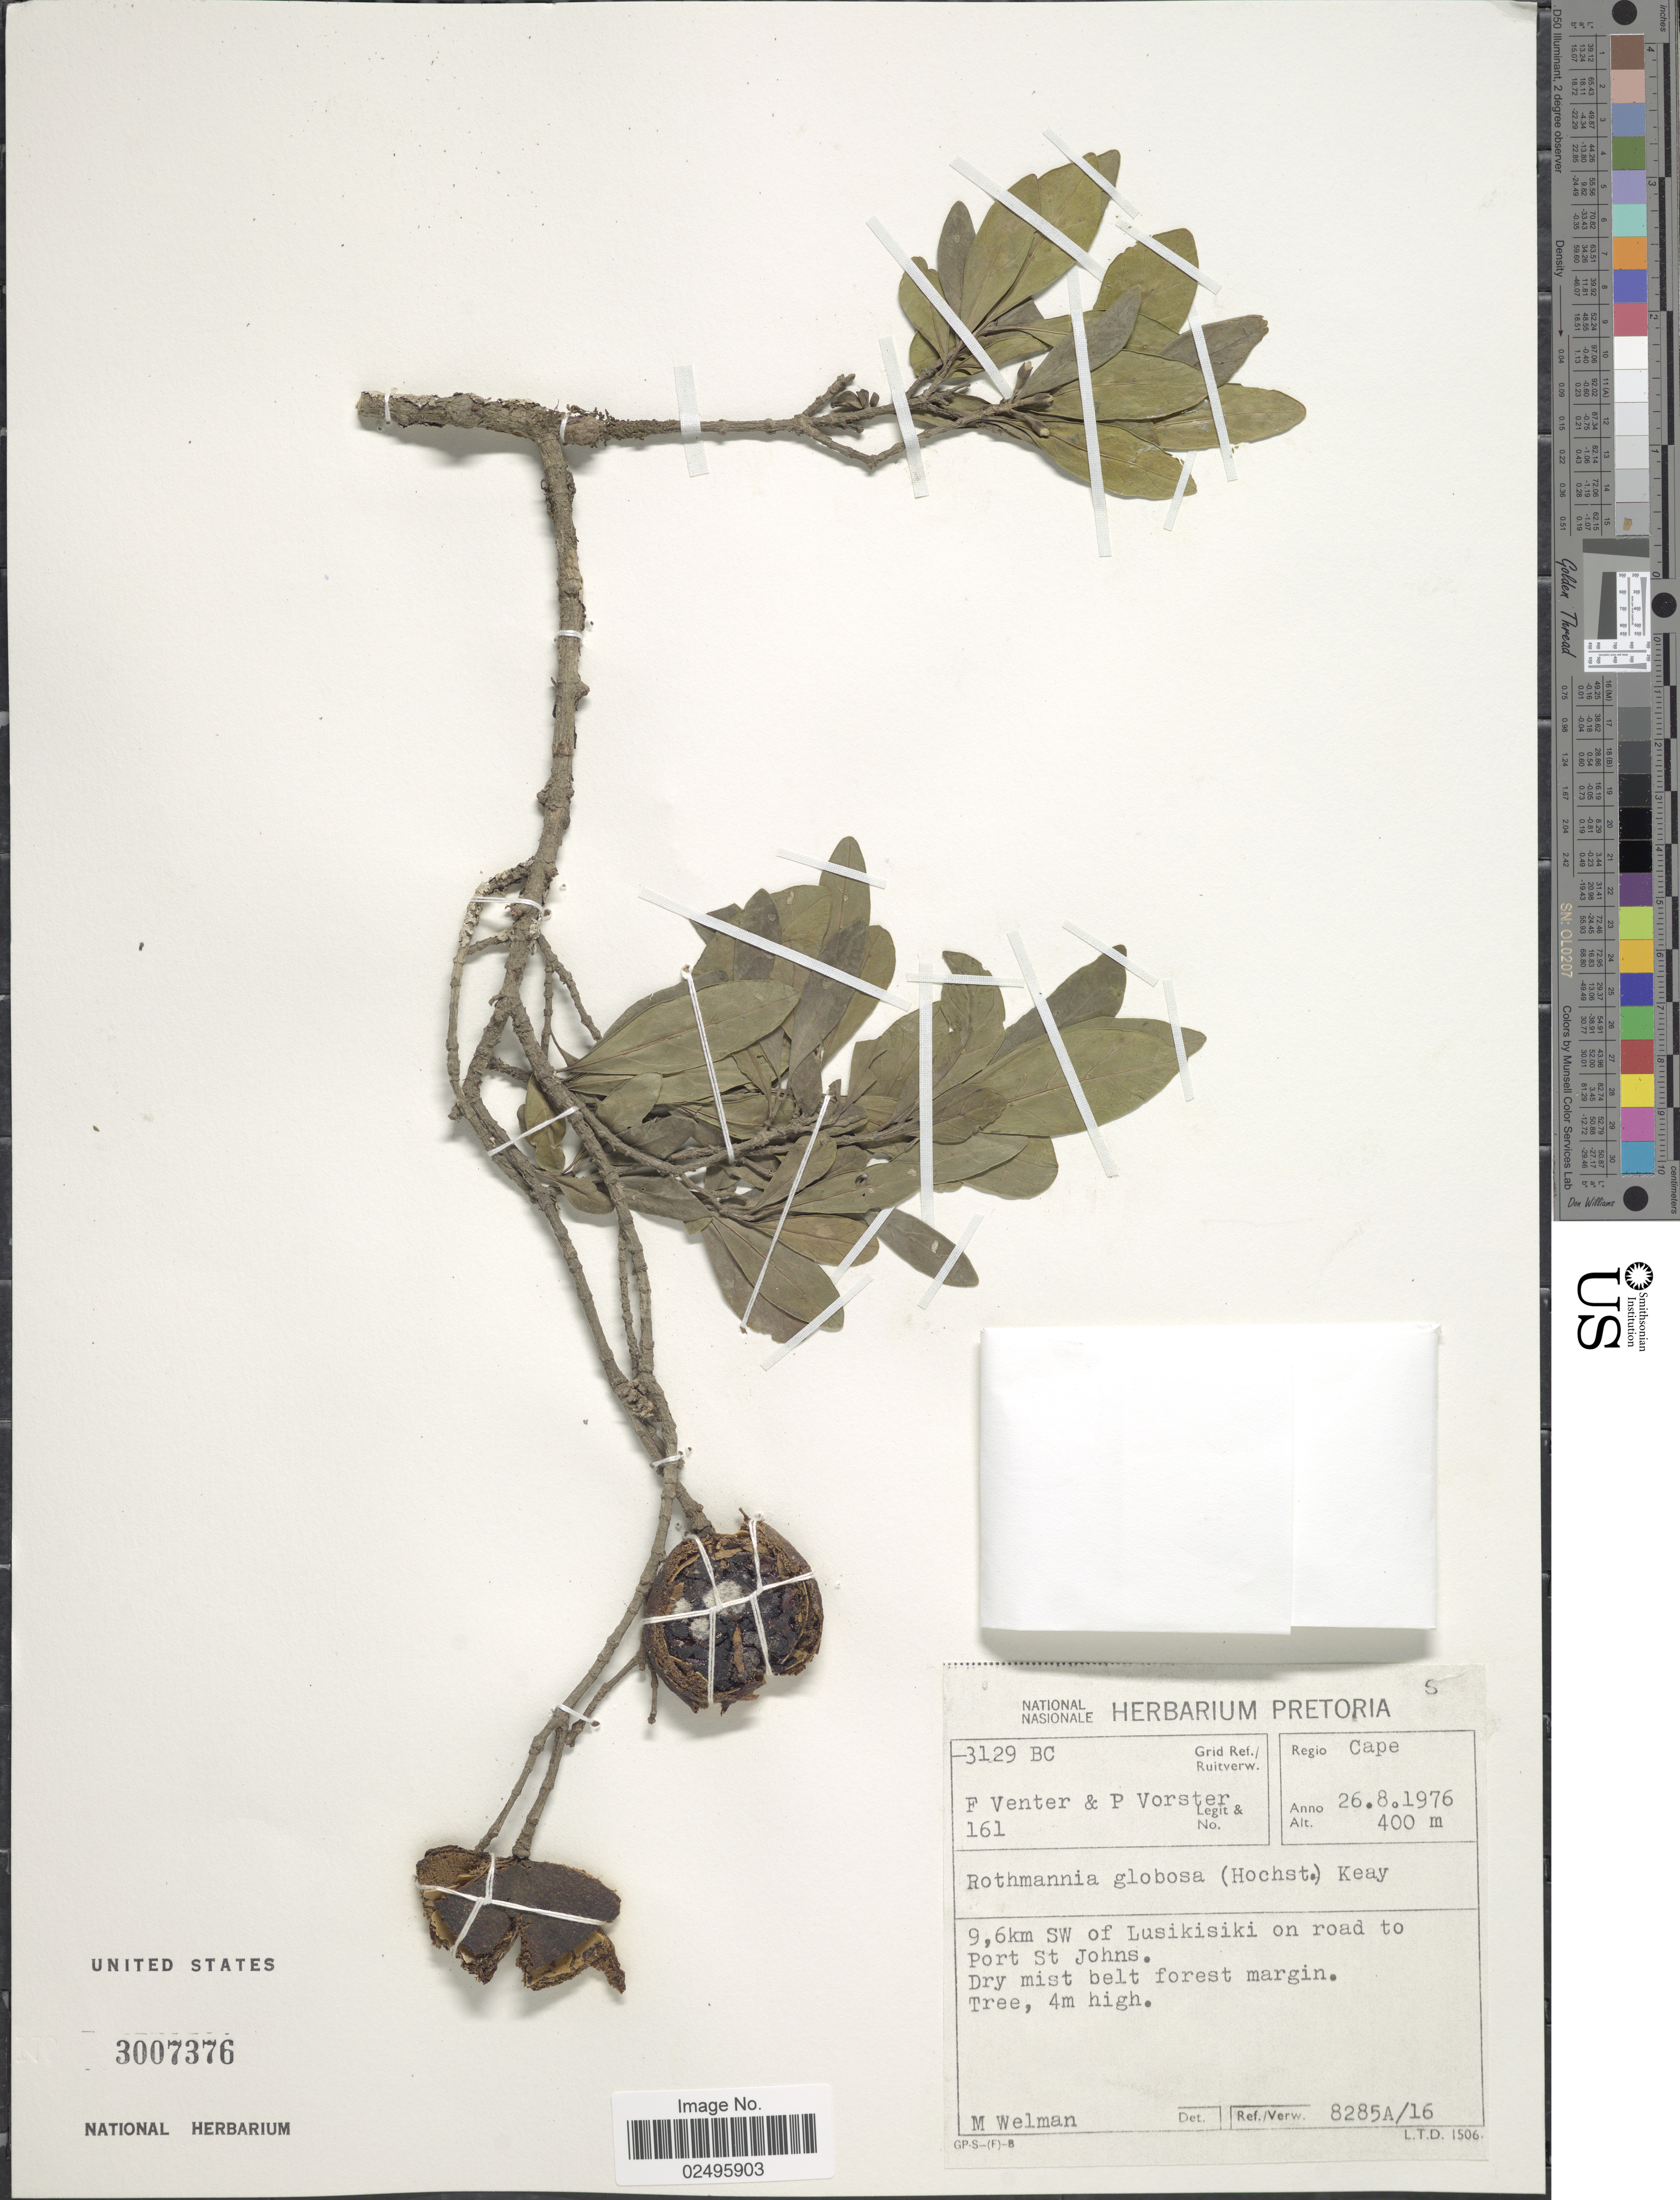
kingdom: Plantae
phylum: Tracheophyta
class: Magnoliopsida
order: Gentianales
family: Rubiaceae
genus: Rothmannia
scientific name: Rothmannia globosa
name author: (Hochst.) Keay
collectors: F. Venter & P. Vorster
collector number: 161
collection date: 1976-08-26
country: South Africa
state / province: Eastern Cape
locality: Regoo Cape. 9.6 km SW of Lusikisiki on road to Port St Johns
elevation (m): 400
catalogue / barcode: US 3007376